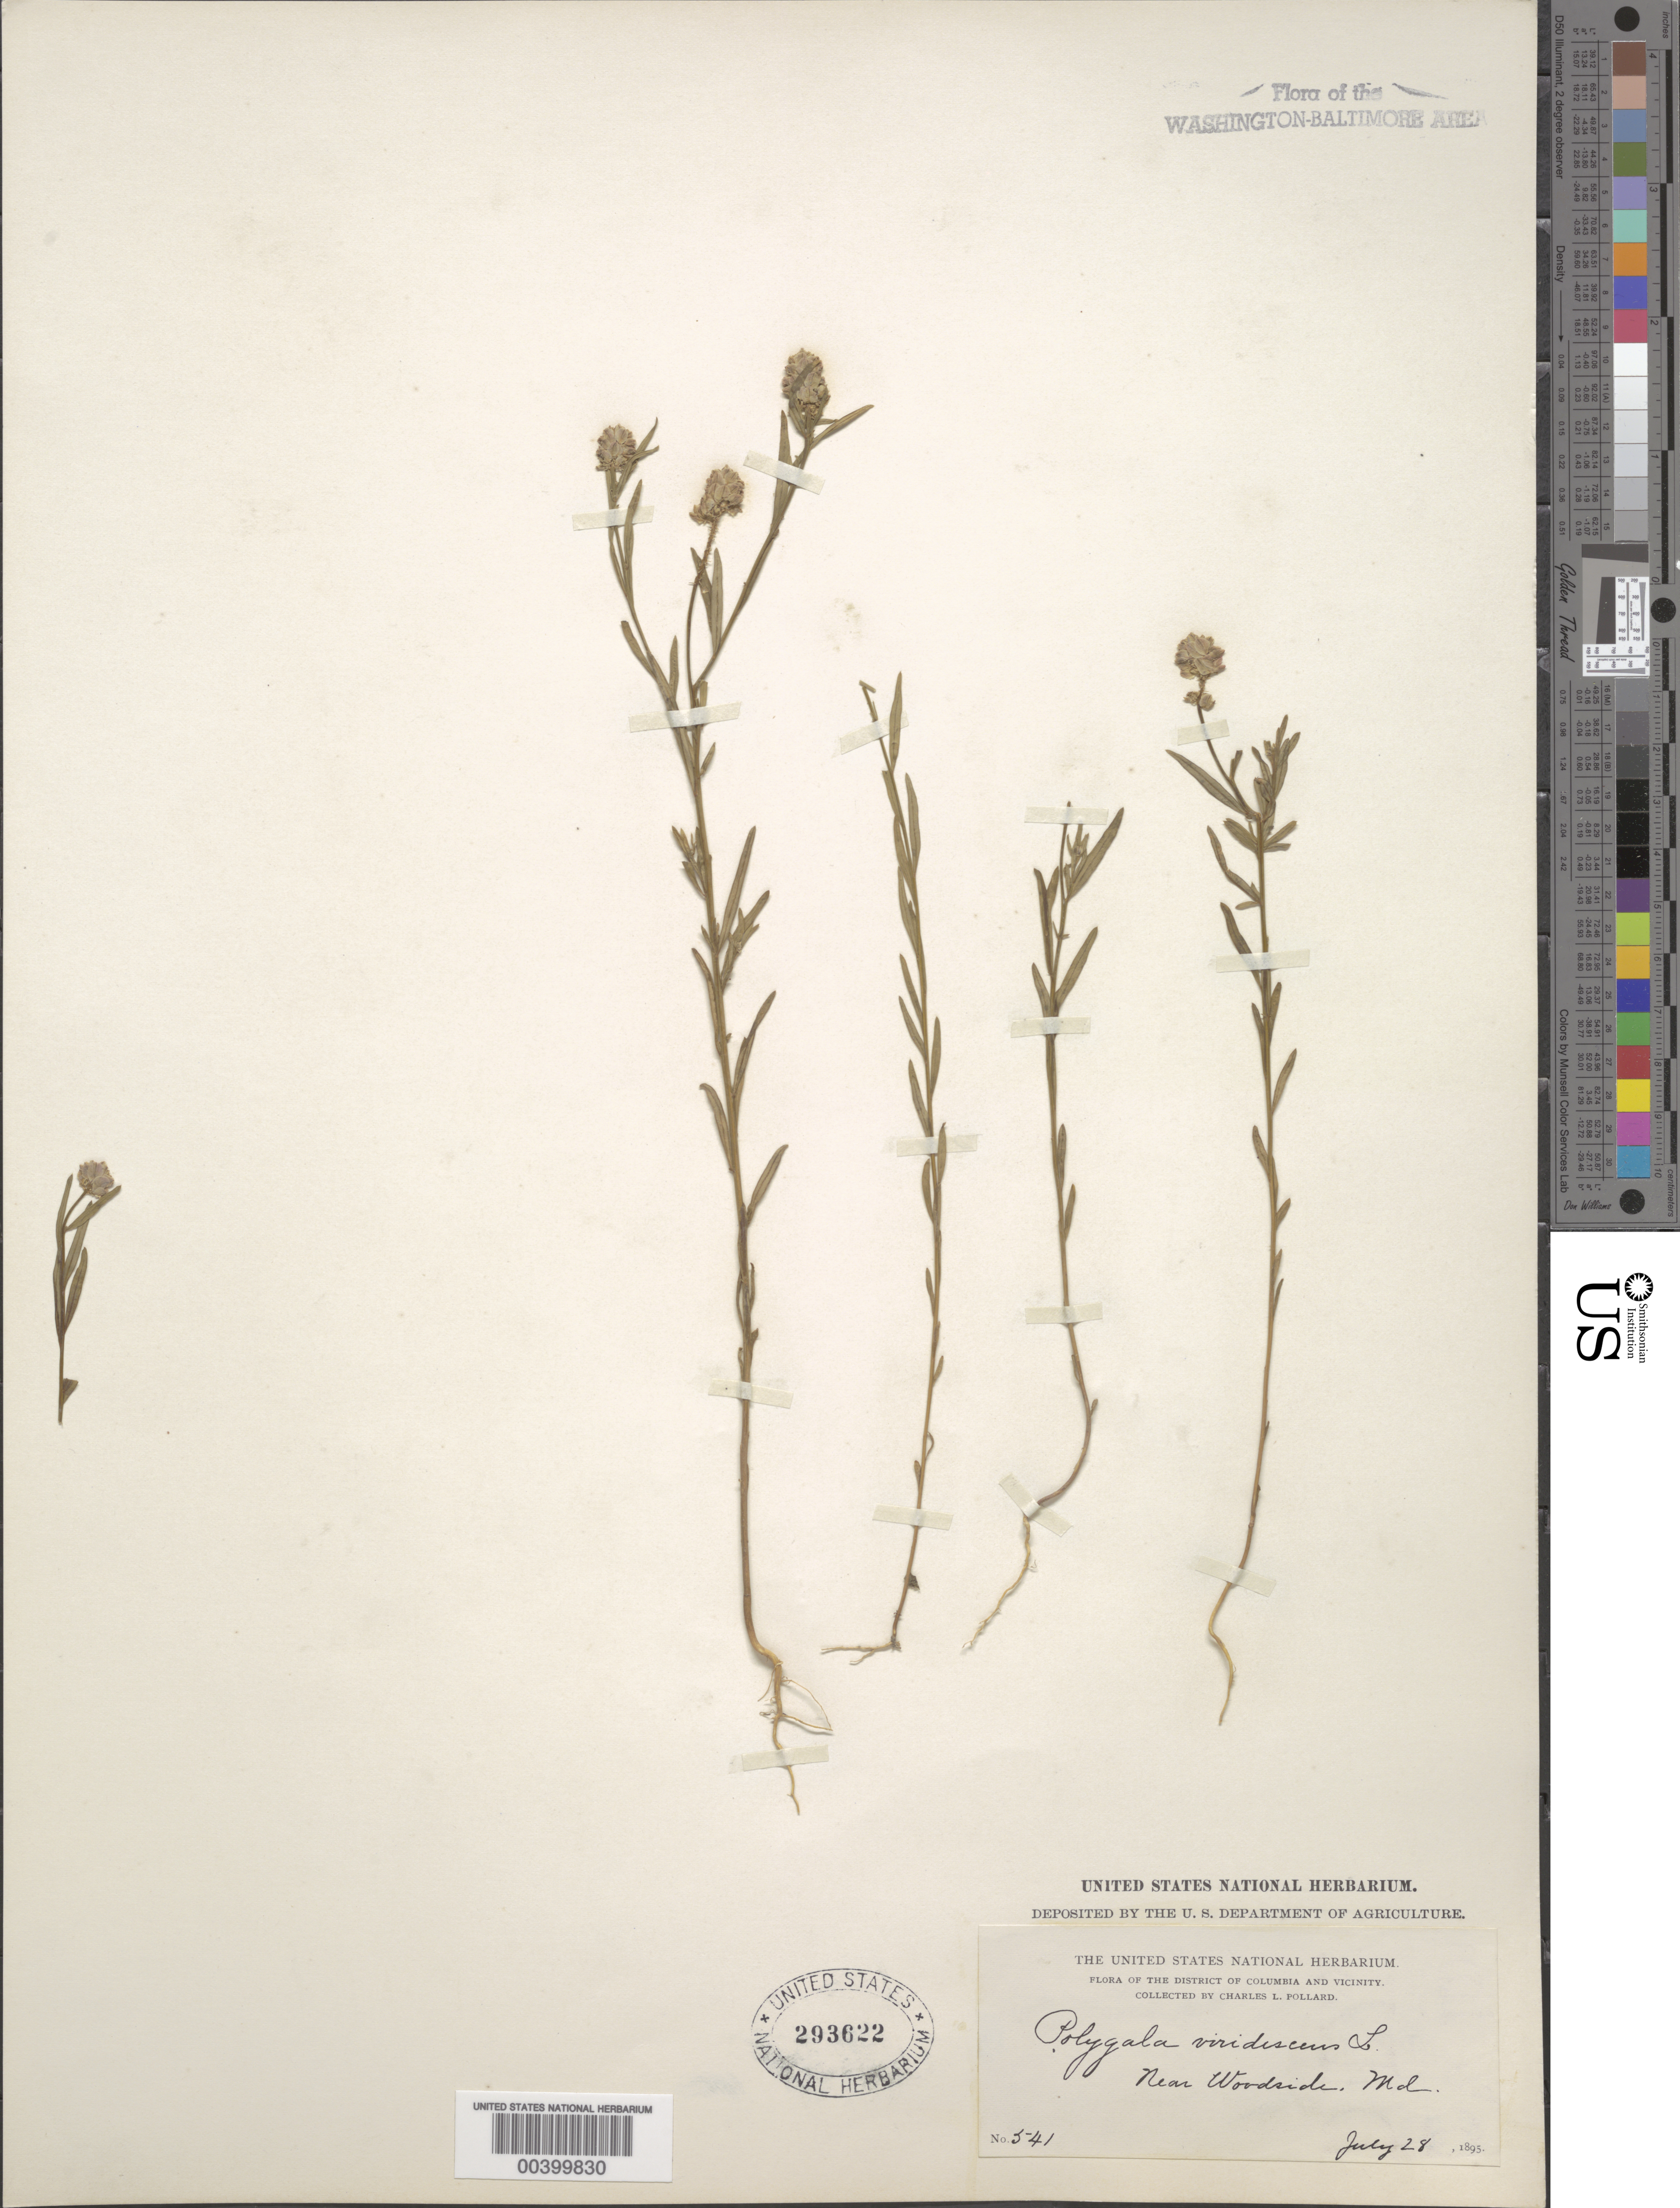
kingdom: Plantae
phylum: Tracheophyta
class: Magnoliopsida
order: Fabales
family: Polygalaceae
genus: Polygala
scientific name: Polygala sanguinea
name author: L.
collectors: C. L. Pollard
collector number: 541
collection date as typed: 28 Jul 1895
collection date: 1895-07-28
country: United States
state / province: Maryland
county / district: Montgomery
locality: Woodside vicinity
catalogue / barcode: US 293622